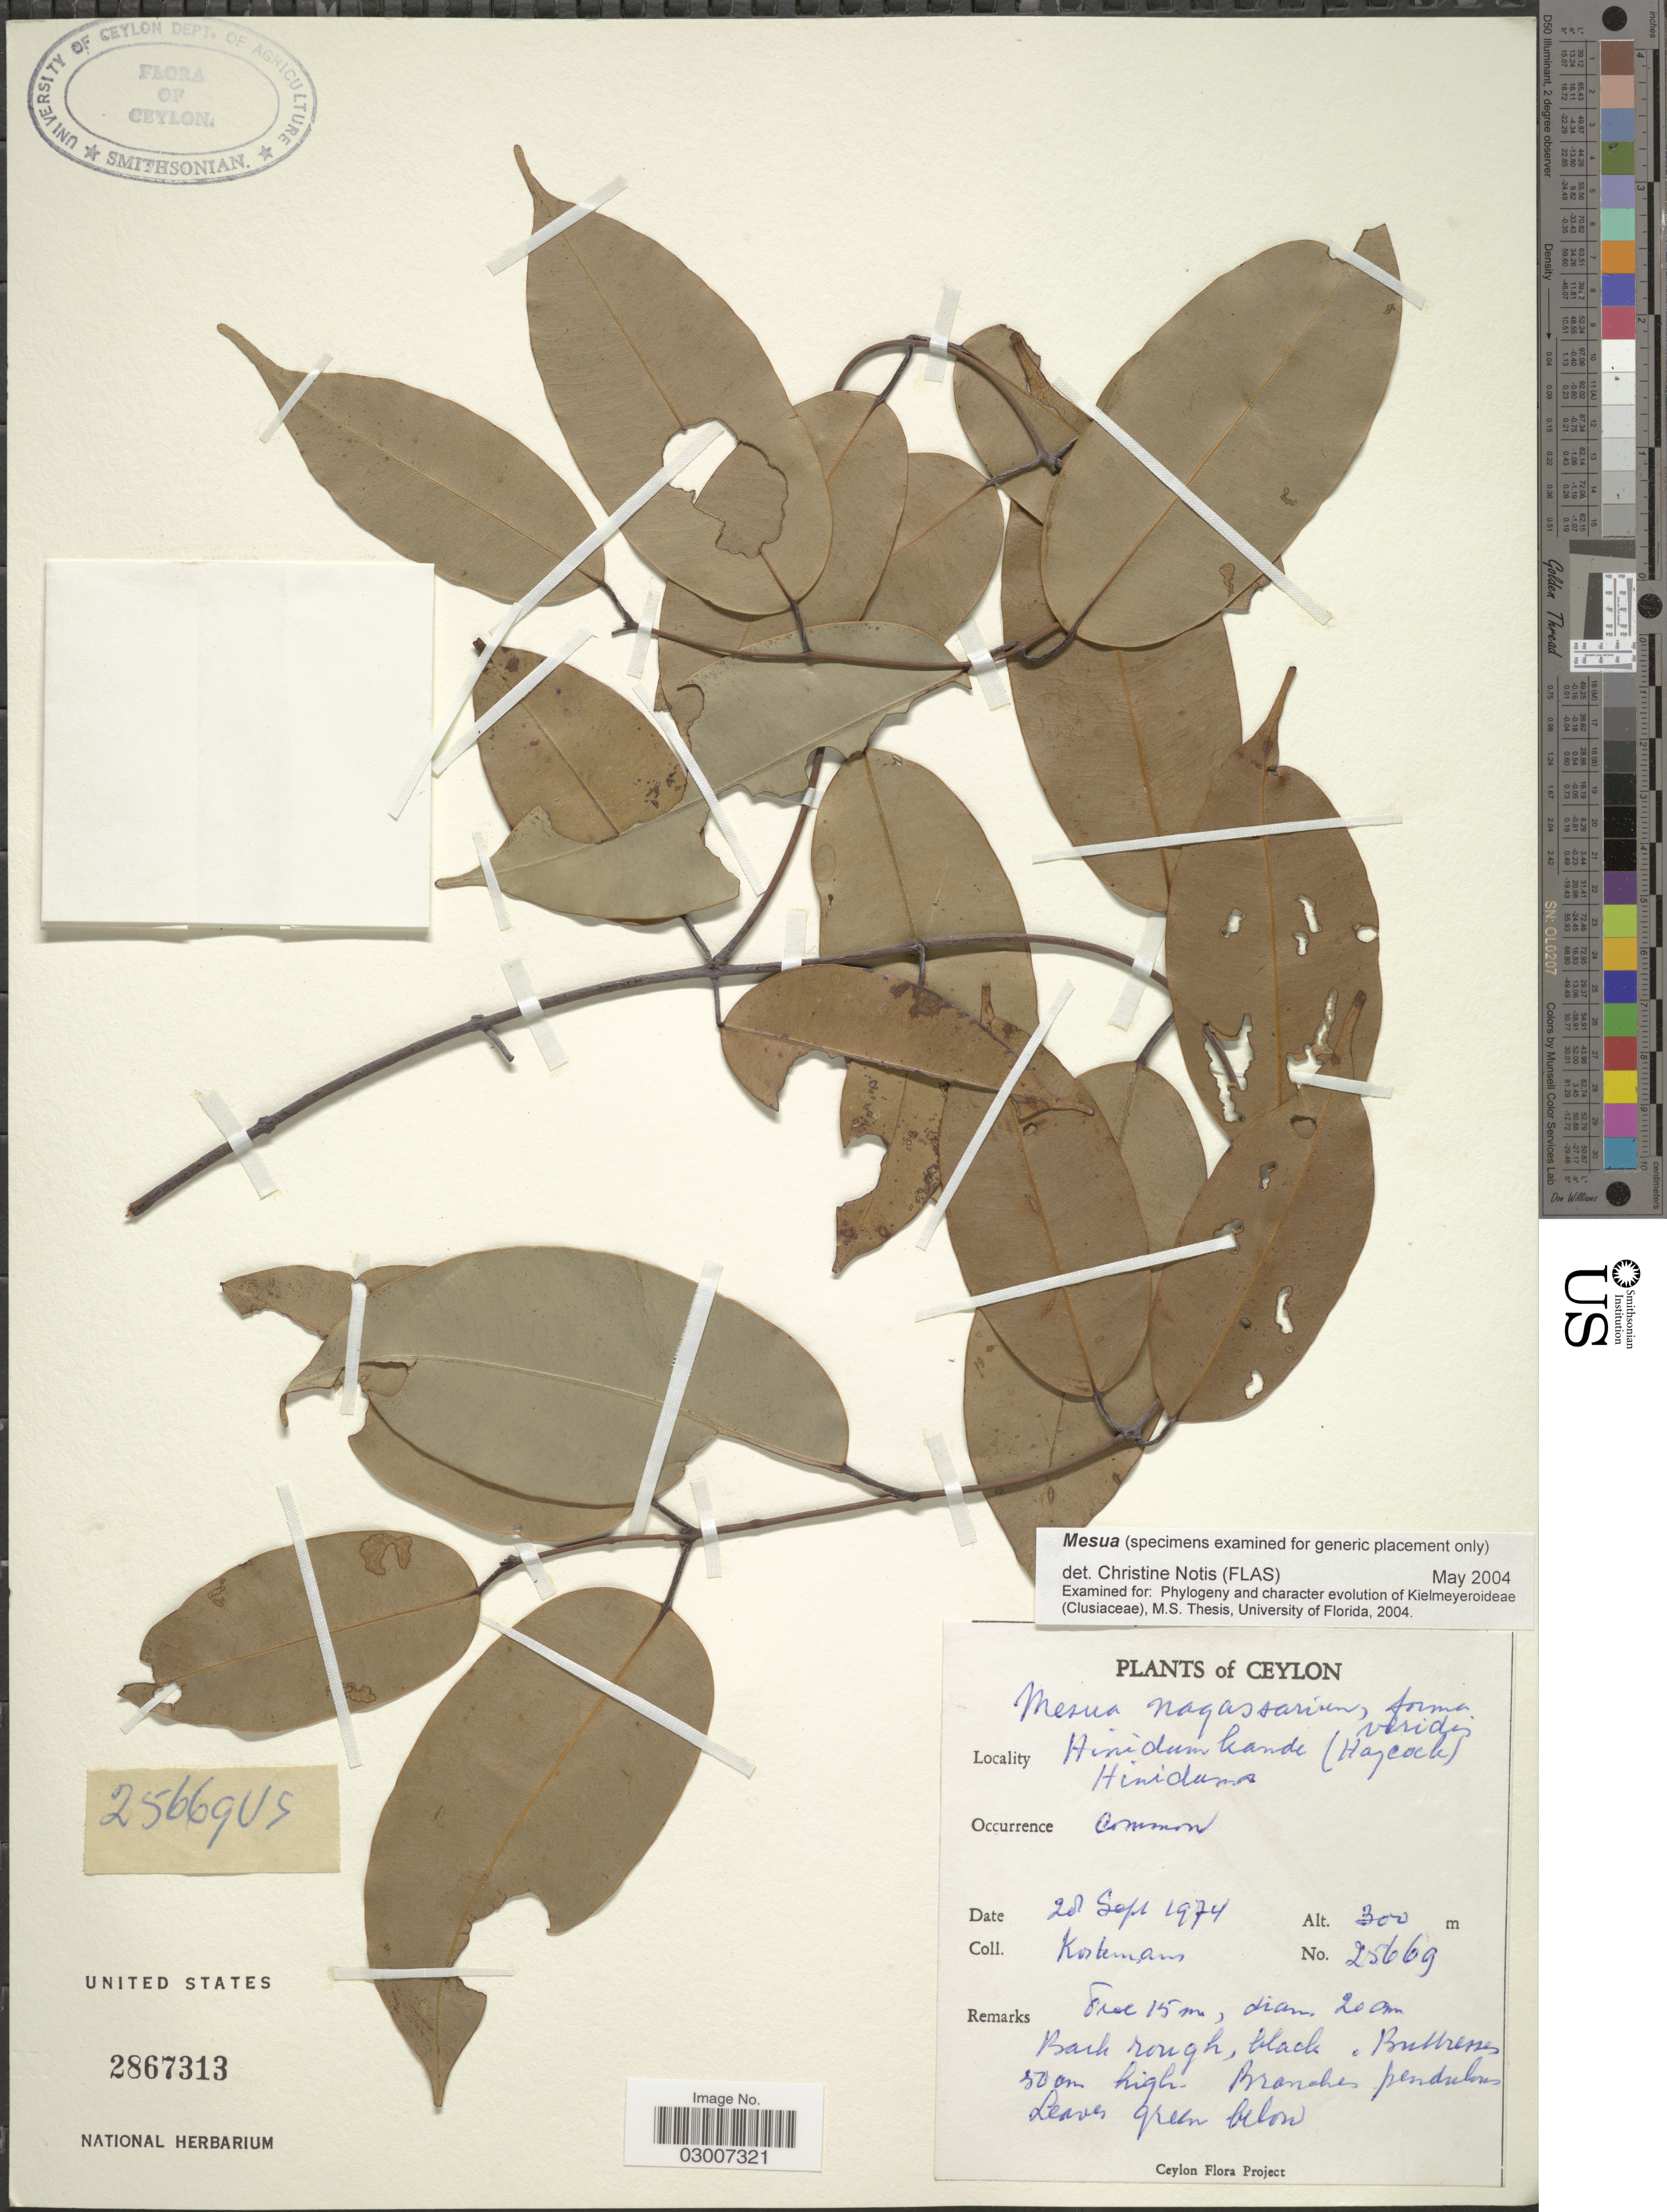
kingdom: Plantae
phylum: Tracheophyta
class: Magnoliopsida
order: Malpighiales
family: Calophyllaceae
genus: Mesua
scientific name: Mesua nagassarium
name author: (Burm. f.) Kosterm.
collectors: Kostermans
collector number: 25669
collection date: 1974-09-28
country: Sri Lanka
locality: Ceylon. Hinidumkande (Haycock) Hinidums.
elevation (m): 300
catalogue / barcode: US 2867313